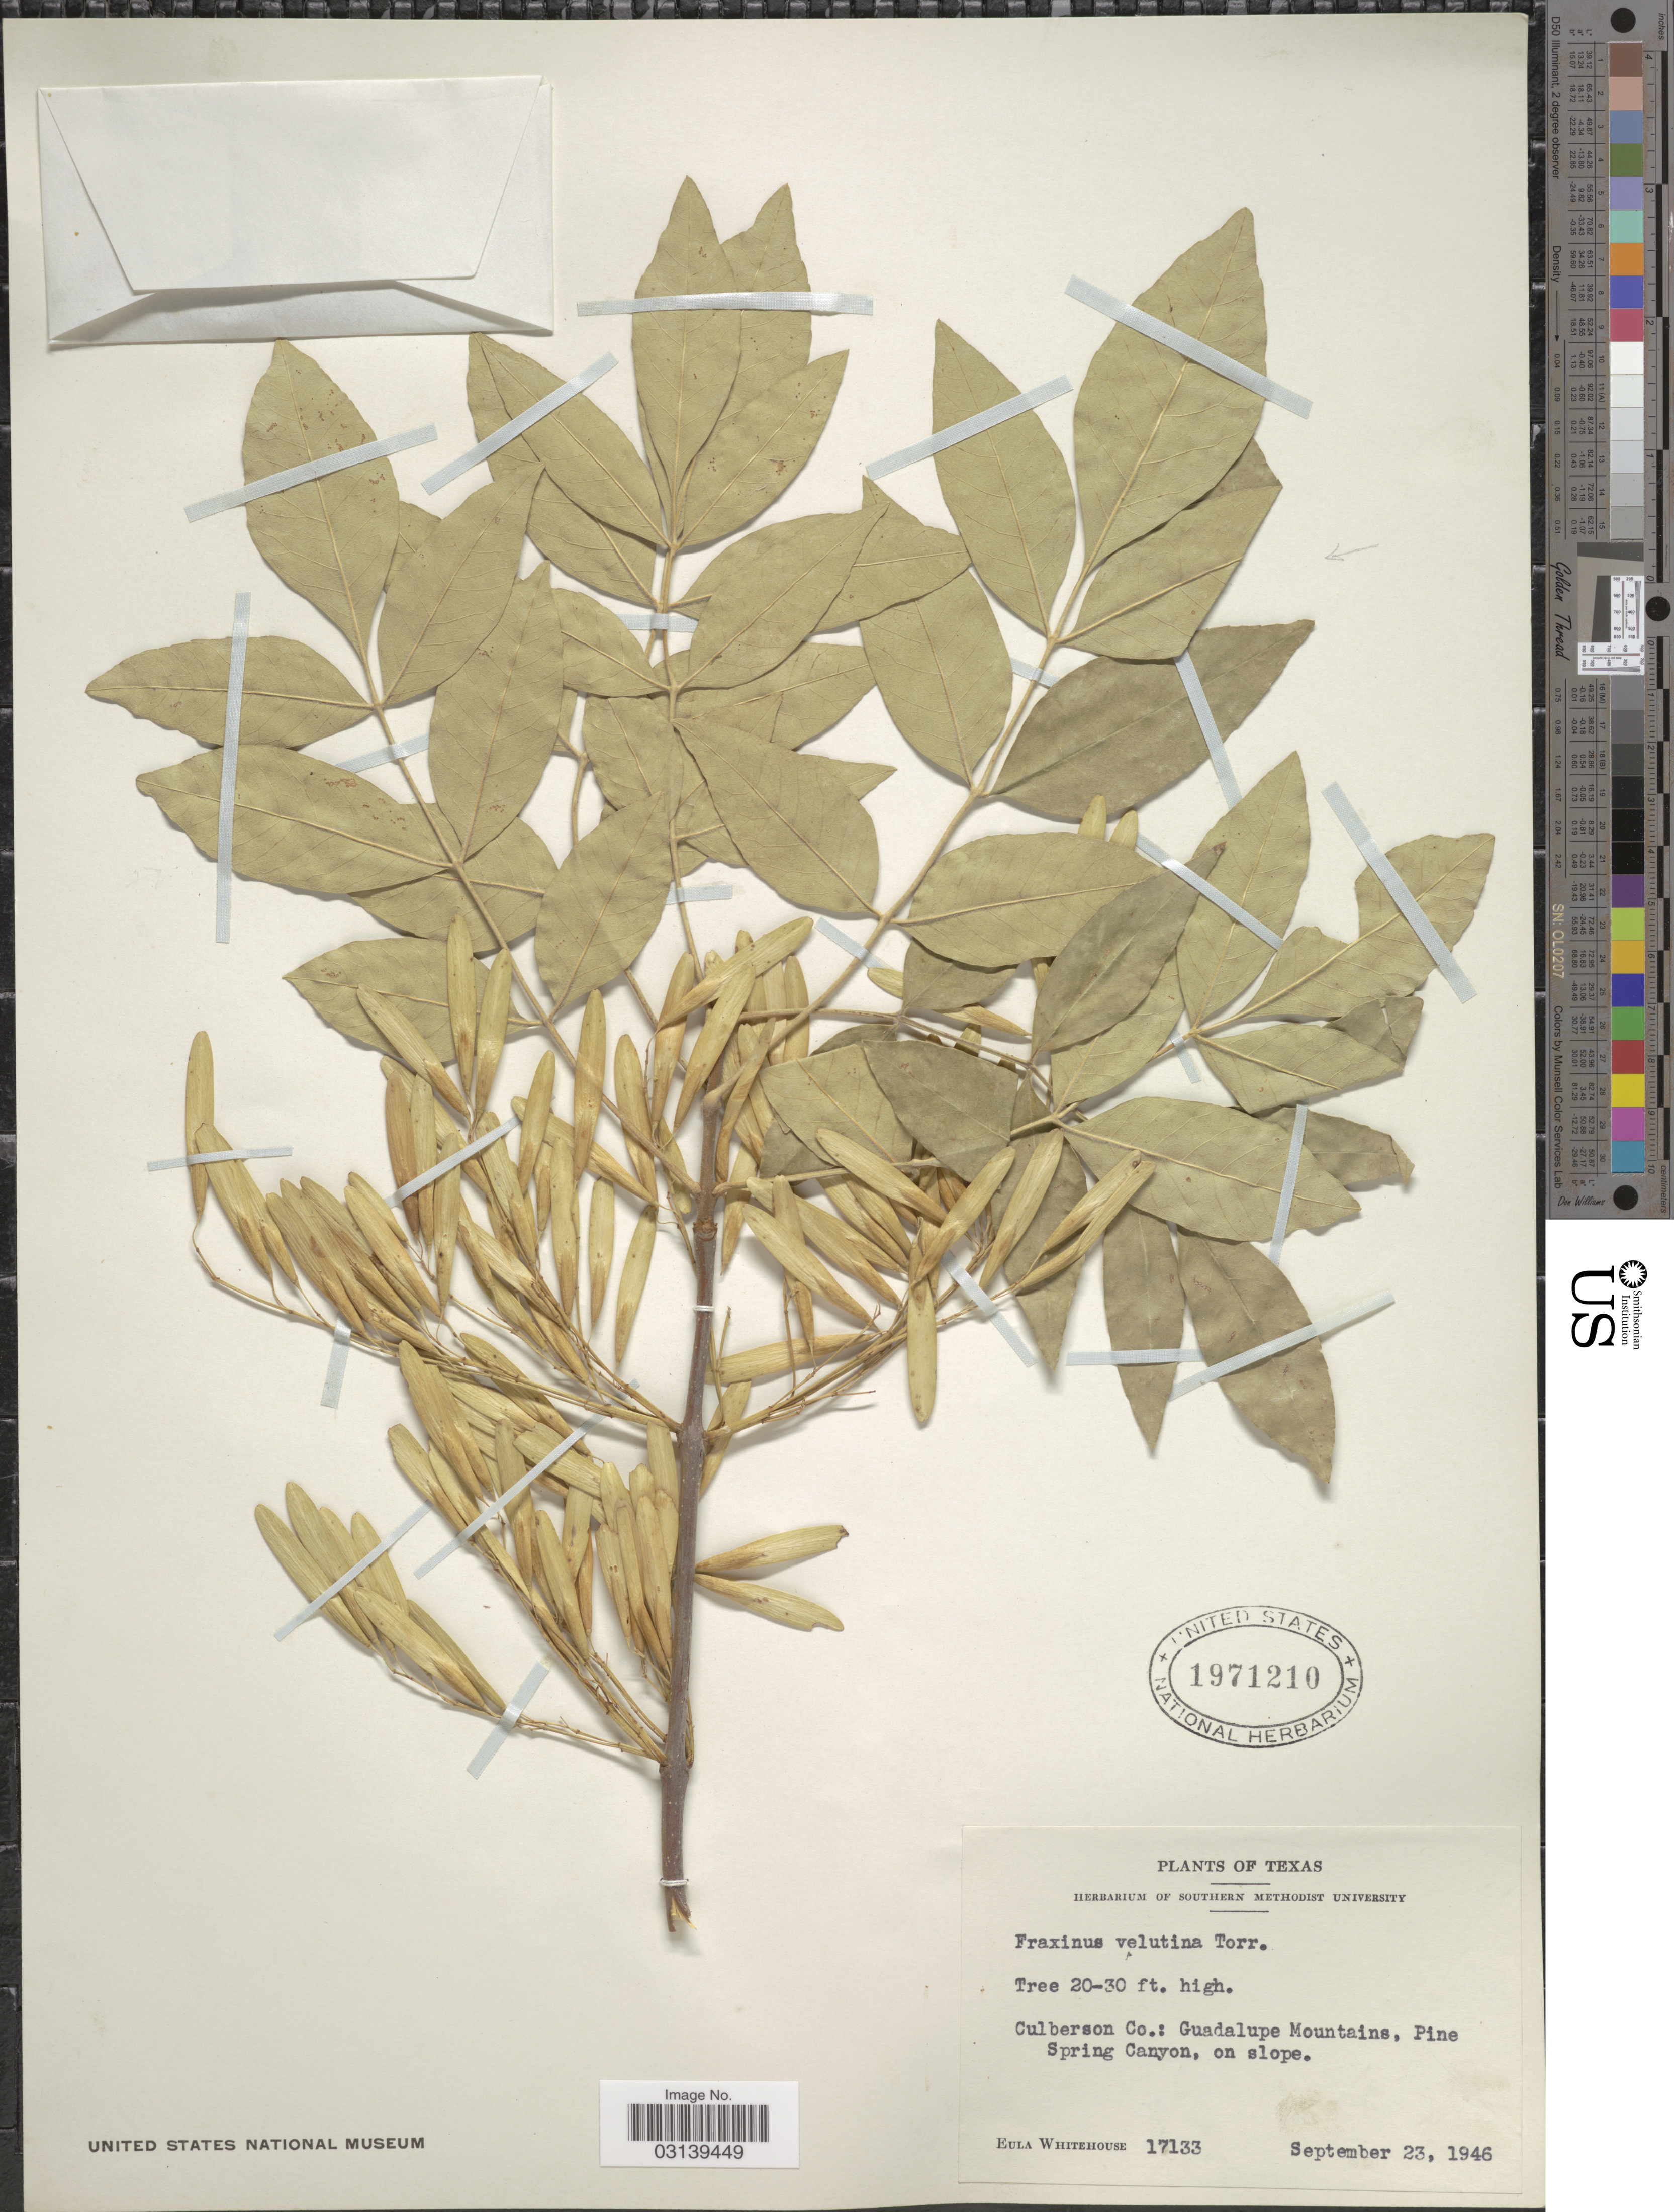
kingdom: Plantae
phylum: Tracheophyta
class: Magnoliopsida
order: Lamiales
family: Oleaceae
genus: Fraxinus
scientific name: Fraxinus velutina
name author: Torr.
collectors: E. Whitehouse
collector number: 17133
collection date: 1946-09-23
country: United States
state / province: Texas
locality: Culberson Co.: Guadalupe Mountains, Pine Spring Canyon, on slope.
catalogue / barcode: US 1971210